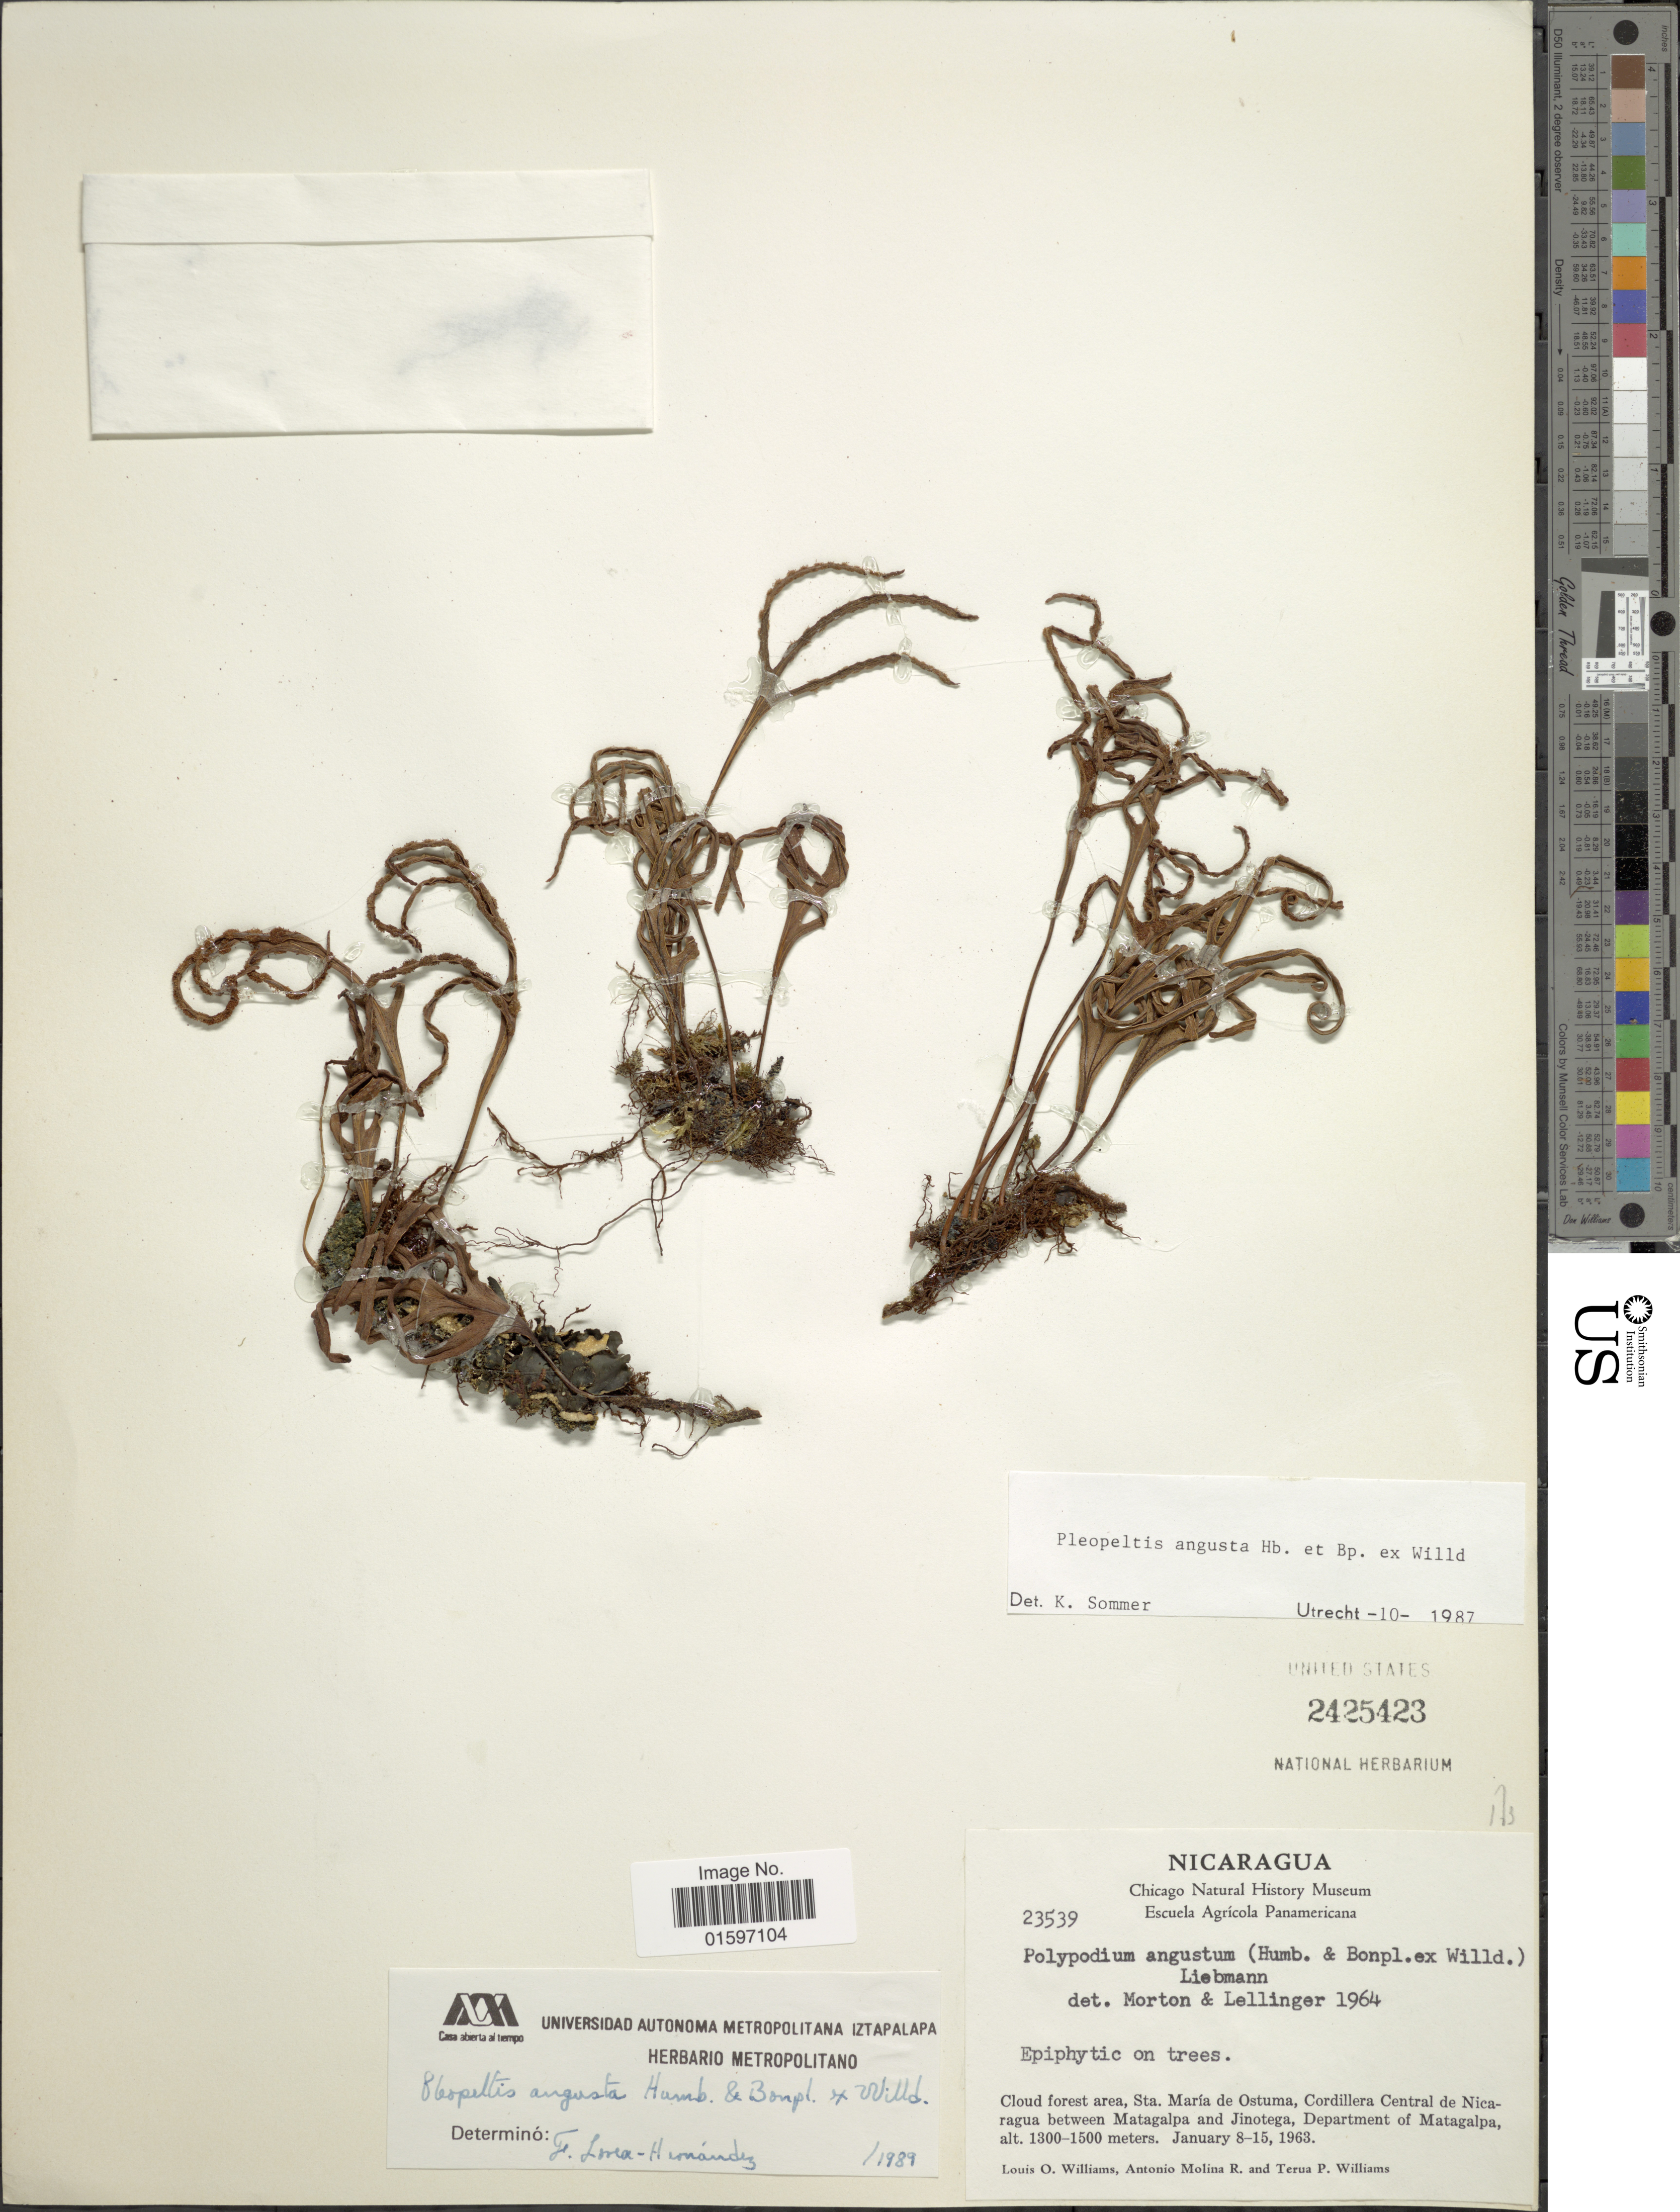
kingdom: Plantae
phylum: Tracheophyta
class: Polypodiopsida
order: Polypodiales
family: Polypodiaceae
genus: Pleopeltis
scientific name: Pleopeltis angusta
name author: Humb. & Bonap. ex Willd.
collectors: L. O. Williams, A. Molina R. & T. P. Williams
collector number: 23539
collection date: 1963-01-08/1963-01-15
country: Nicaragua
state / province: Matagalpa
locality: Cloud forest area, Sta. María de Ostuma, Cordillera Central de Nicaragua between Matagalpa and Jinotegam Department of Matagalpa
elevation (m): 1300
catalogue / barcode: US 2425423